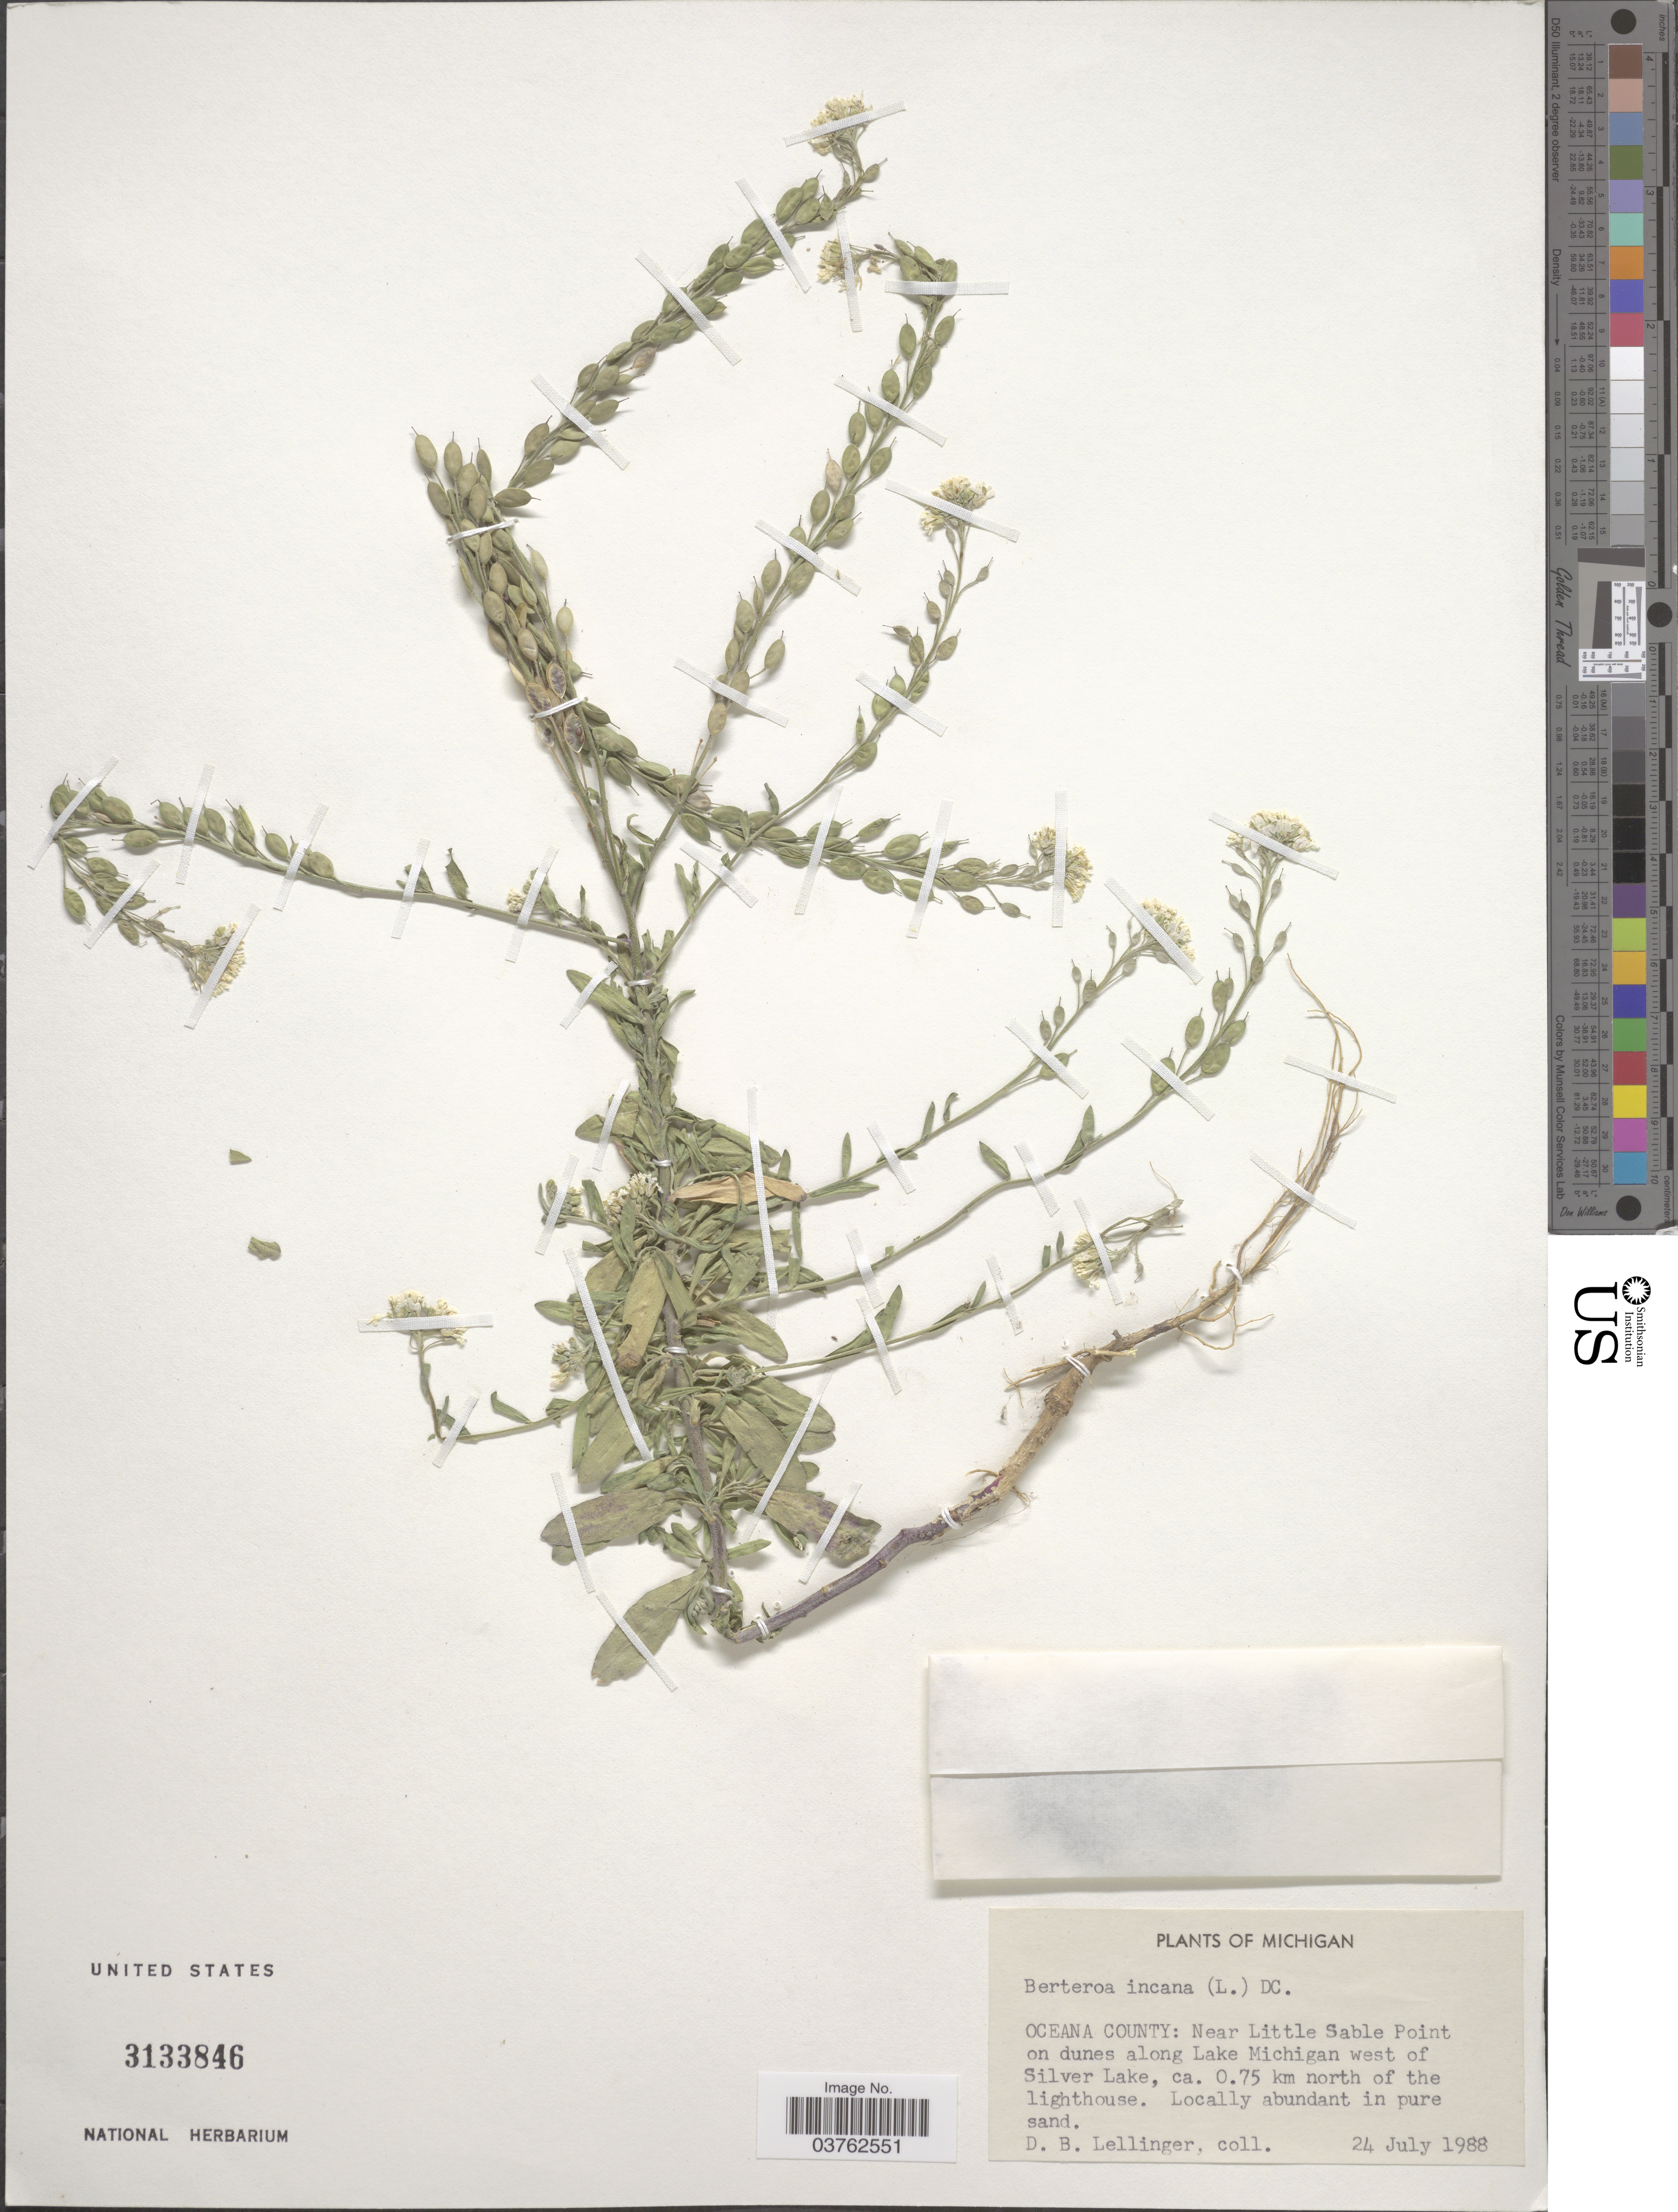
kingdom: Plantae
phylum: Tracheophyta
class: Magnoliopsida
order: Brassicales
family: Brassicaceae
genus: Berteroa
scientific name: Berteroa incana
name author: (L.) DC.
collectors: D. B. Lellinger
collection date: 1988-07-24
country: United States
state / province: Michigan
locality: Oceana County: Near Little Sable Point on dunes along Lake Michigan west of Silver Lake, ca. 0.75 km north of the lighthouse.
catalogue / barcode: US 3133846